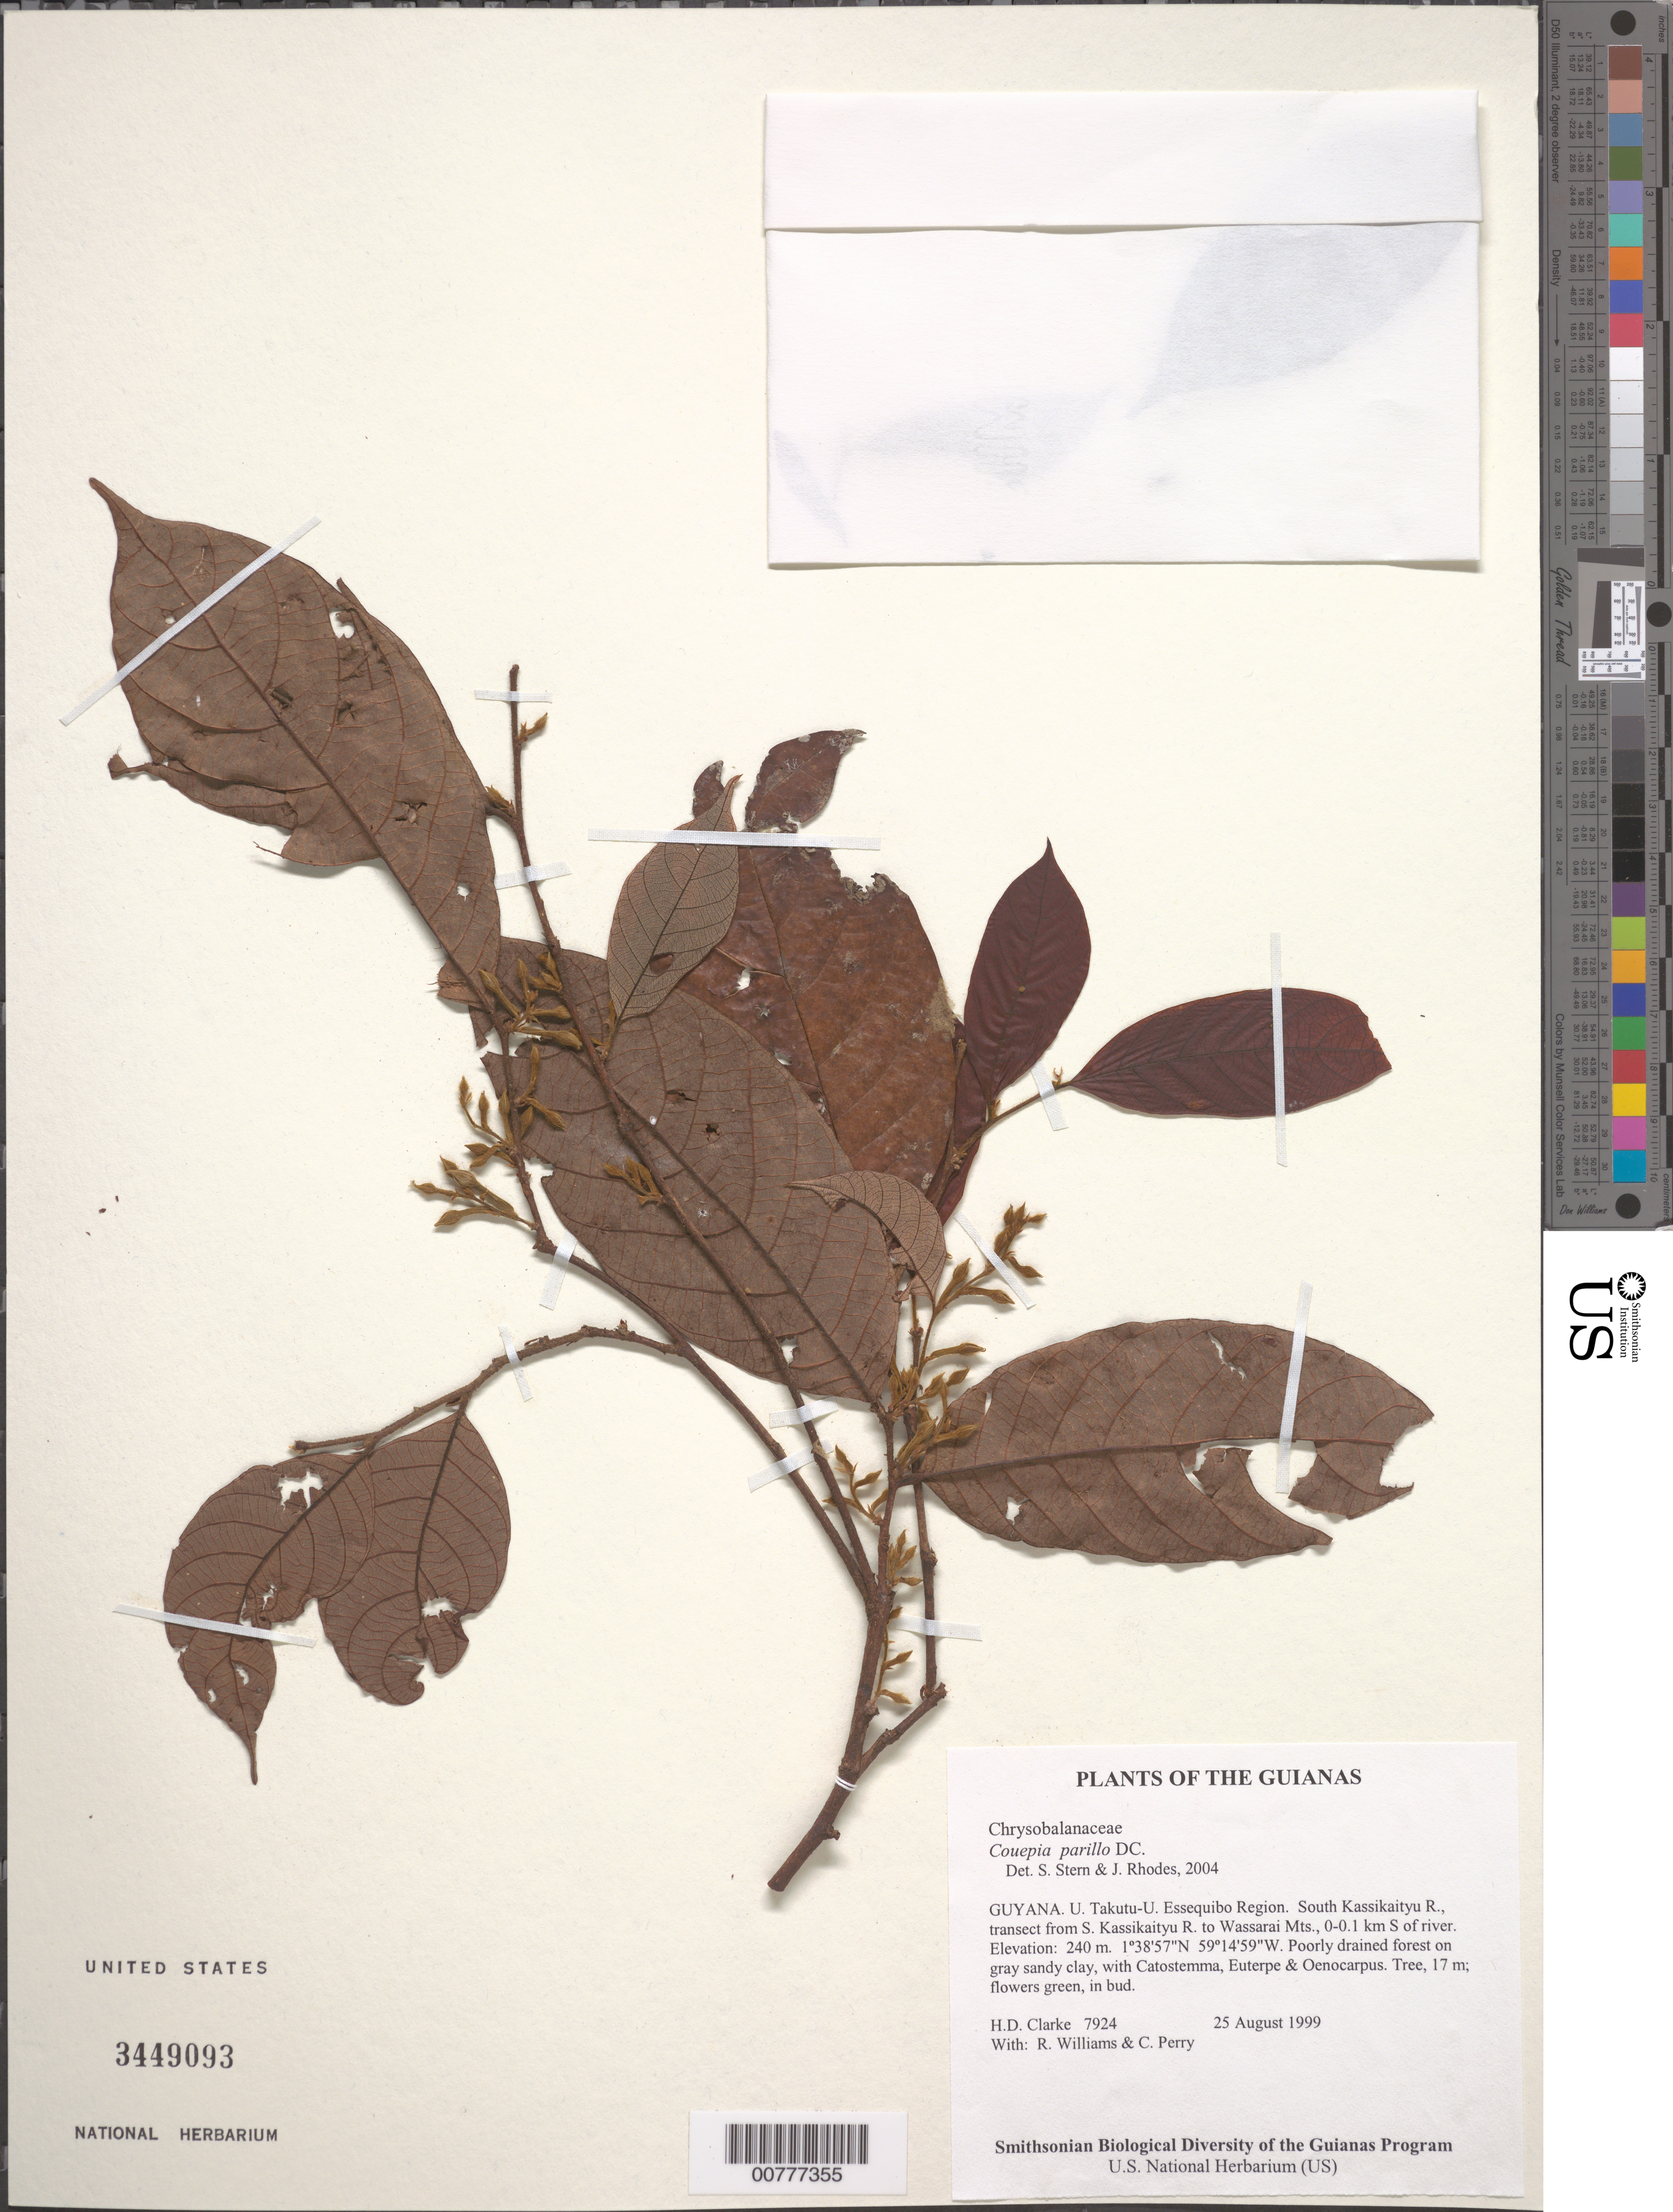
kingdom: Plantae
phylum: Tracheophyta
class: Magnoliopsida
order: Malpighiales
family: Chrysobalanaceae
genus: Gaulettia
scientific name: Gaulettia parillo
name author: (DC.) Sothers & Prance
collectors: H. D. Clarke, R. Williams & C. Perry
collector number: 7924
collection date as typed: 25 August 1999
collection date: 1999-08-25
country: Guyana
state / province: U. Takutu-U. Essequibo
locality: South Kassikaityu R., transect from S. Kassikaityu R. to Wassarai Mts., 0-0.1 km S of river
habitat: Poorly drained forest on gray sandy clay, with Catostemma, Euterpe & Oenocarpus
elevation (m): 240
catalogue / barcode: US 3449093